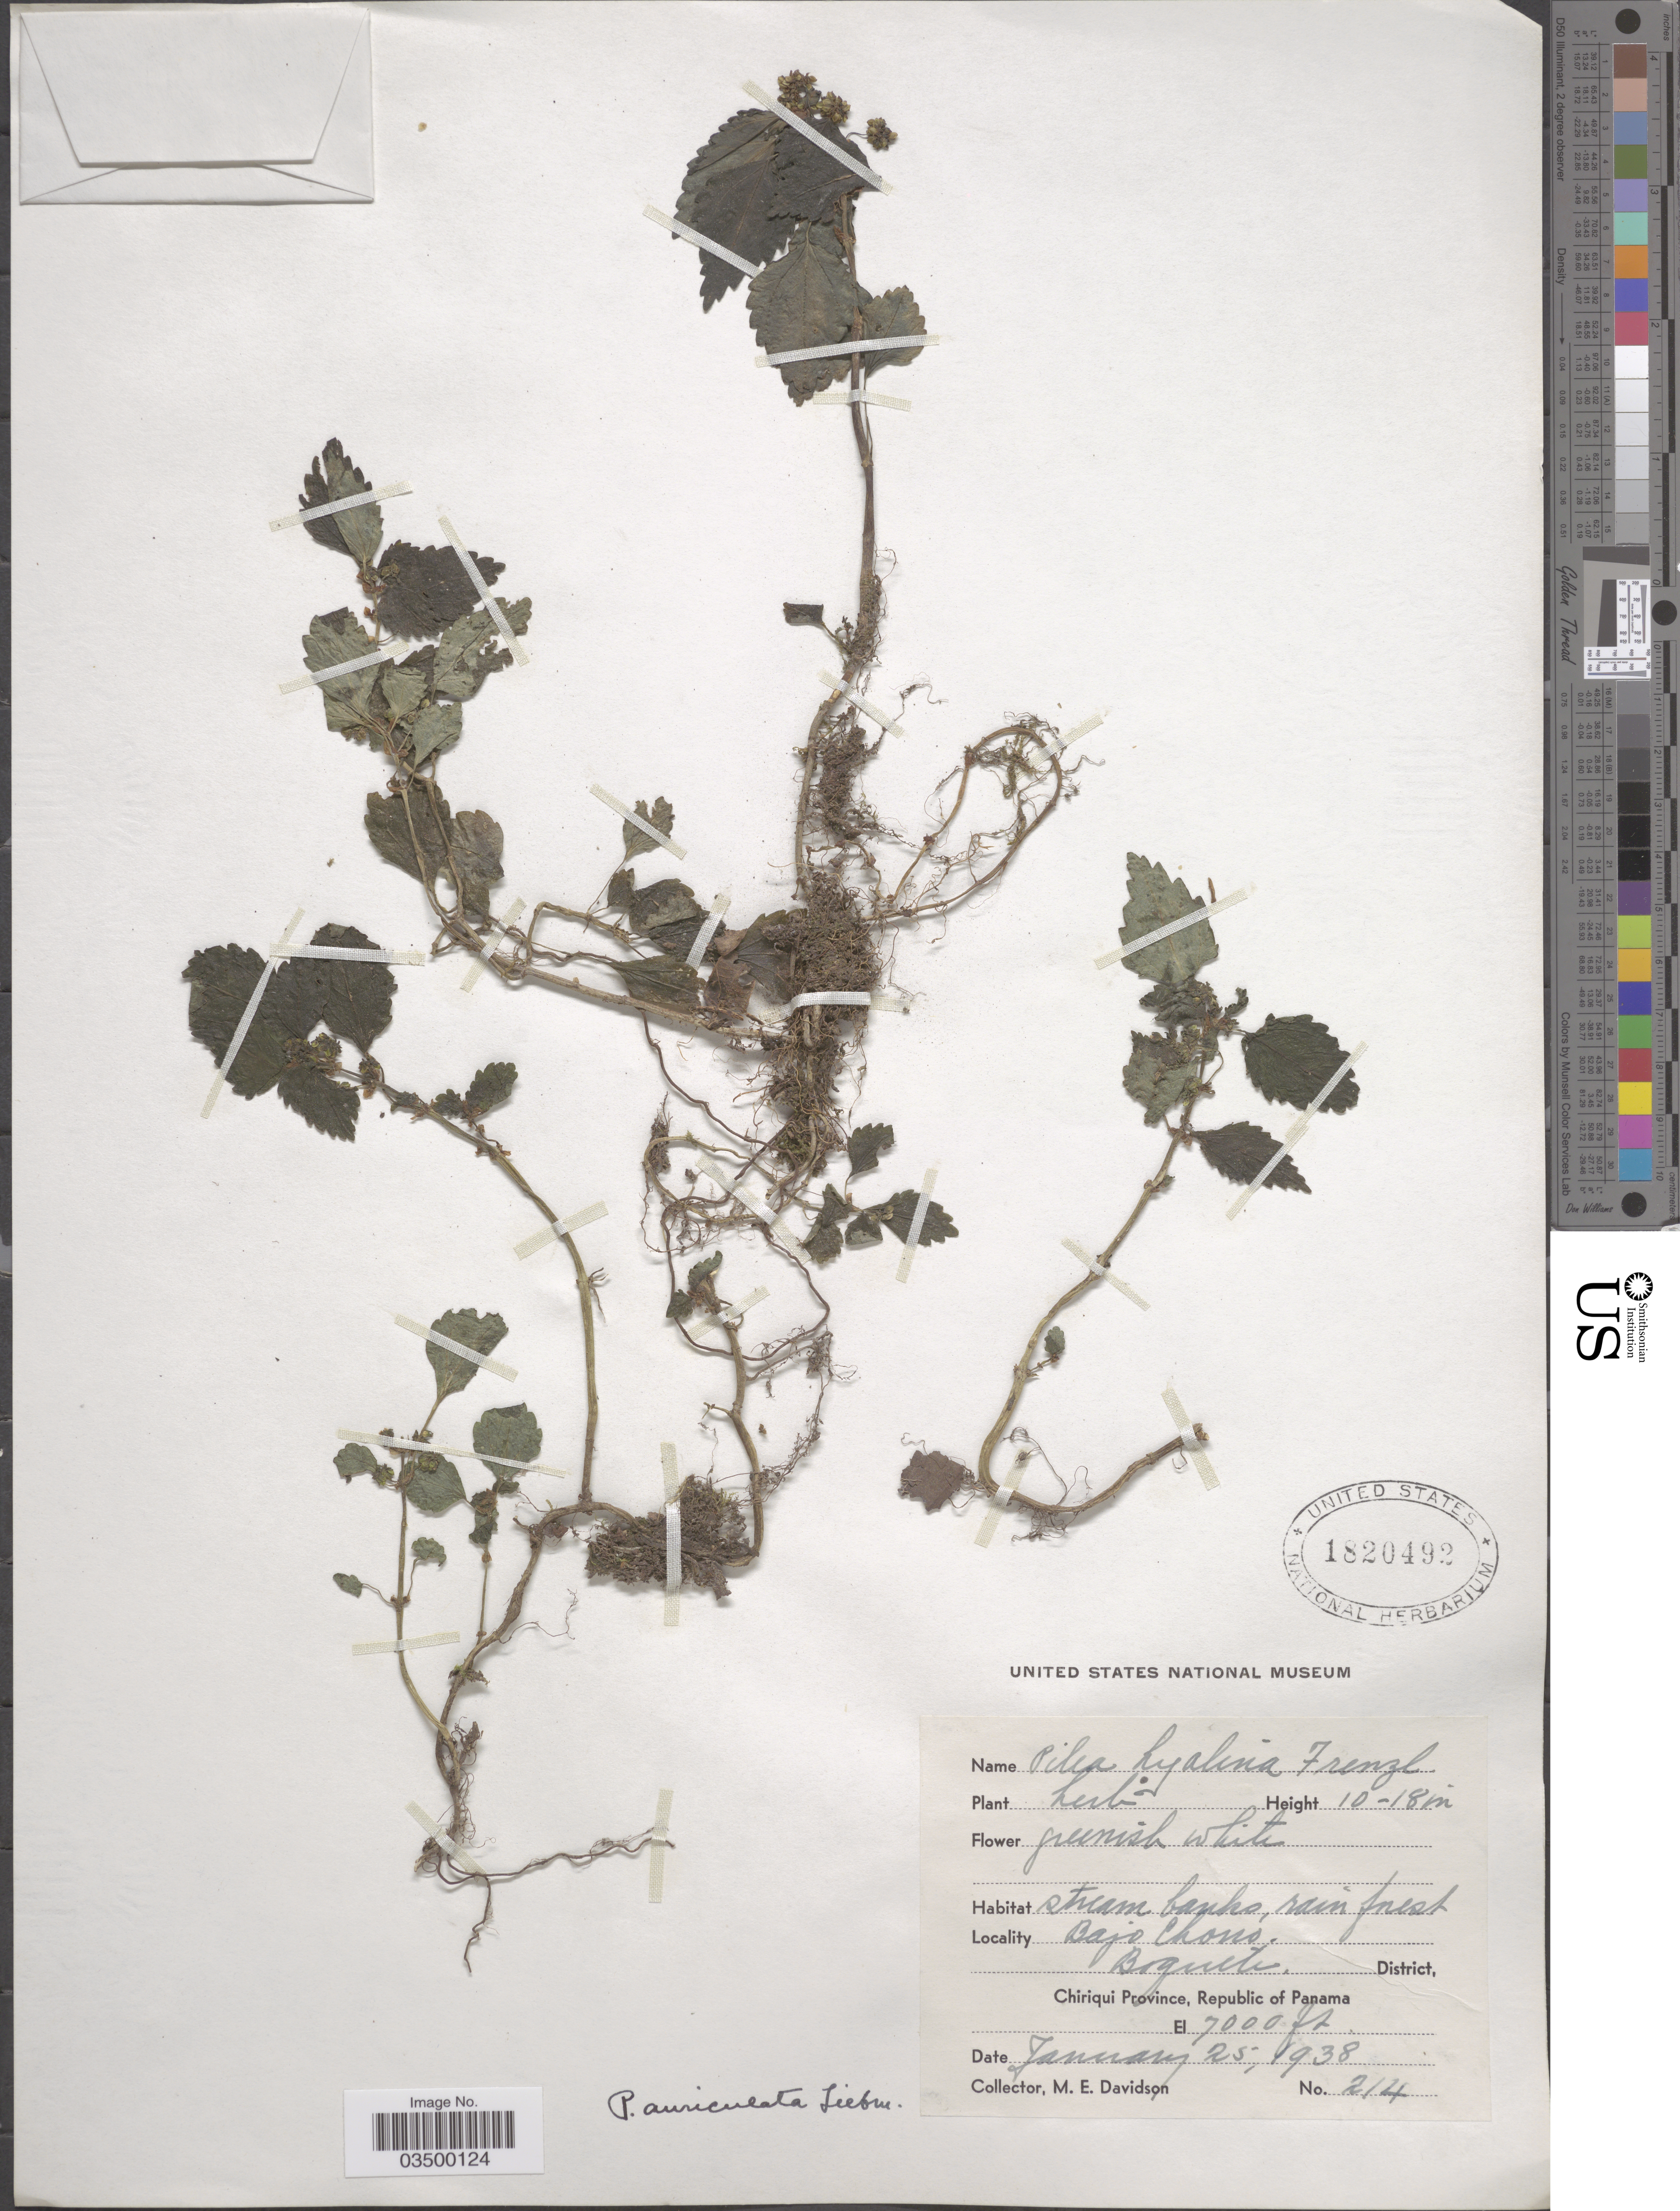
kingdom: Plantae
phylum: Tracheophyta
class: Magnoliopsida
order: Rosales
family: Urticaceae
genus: Pilea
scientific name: Pilea auriculata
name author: Liebm.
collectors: M. E. Davidson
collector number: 214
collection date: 1938-01-25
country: Panama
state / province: Chiriqui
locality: Bajo Chorro. Boquete District, Republic of Panama.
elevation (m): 2134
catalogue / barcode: US 1820492